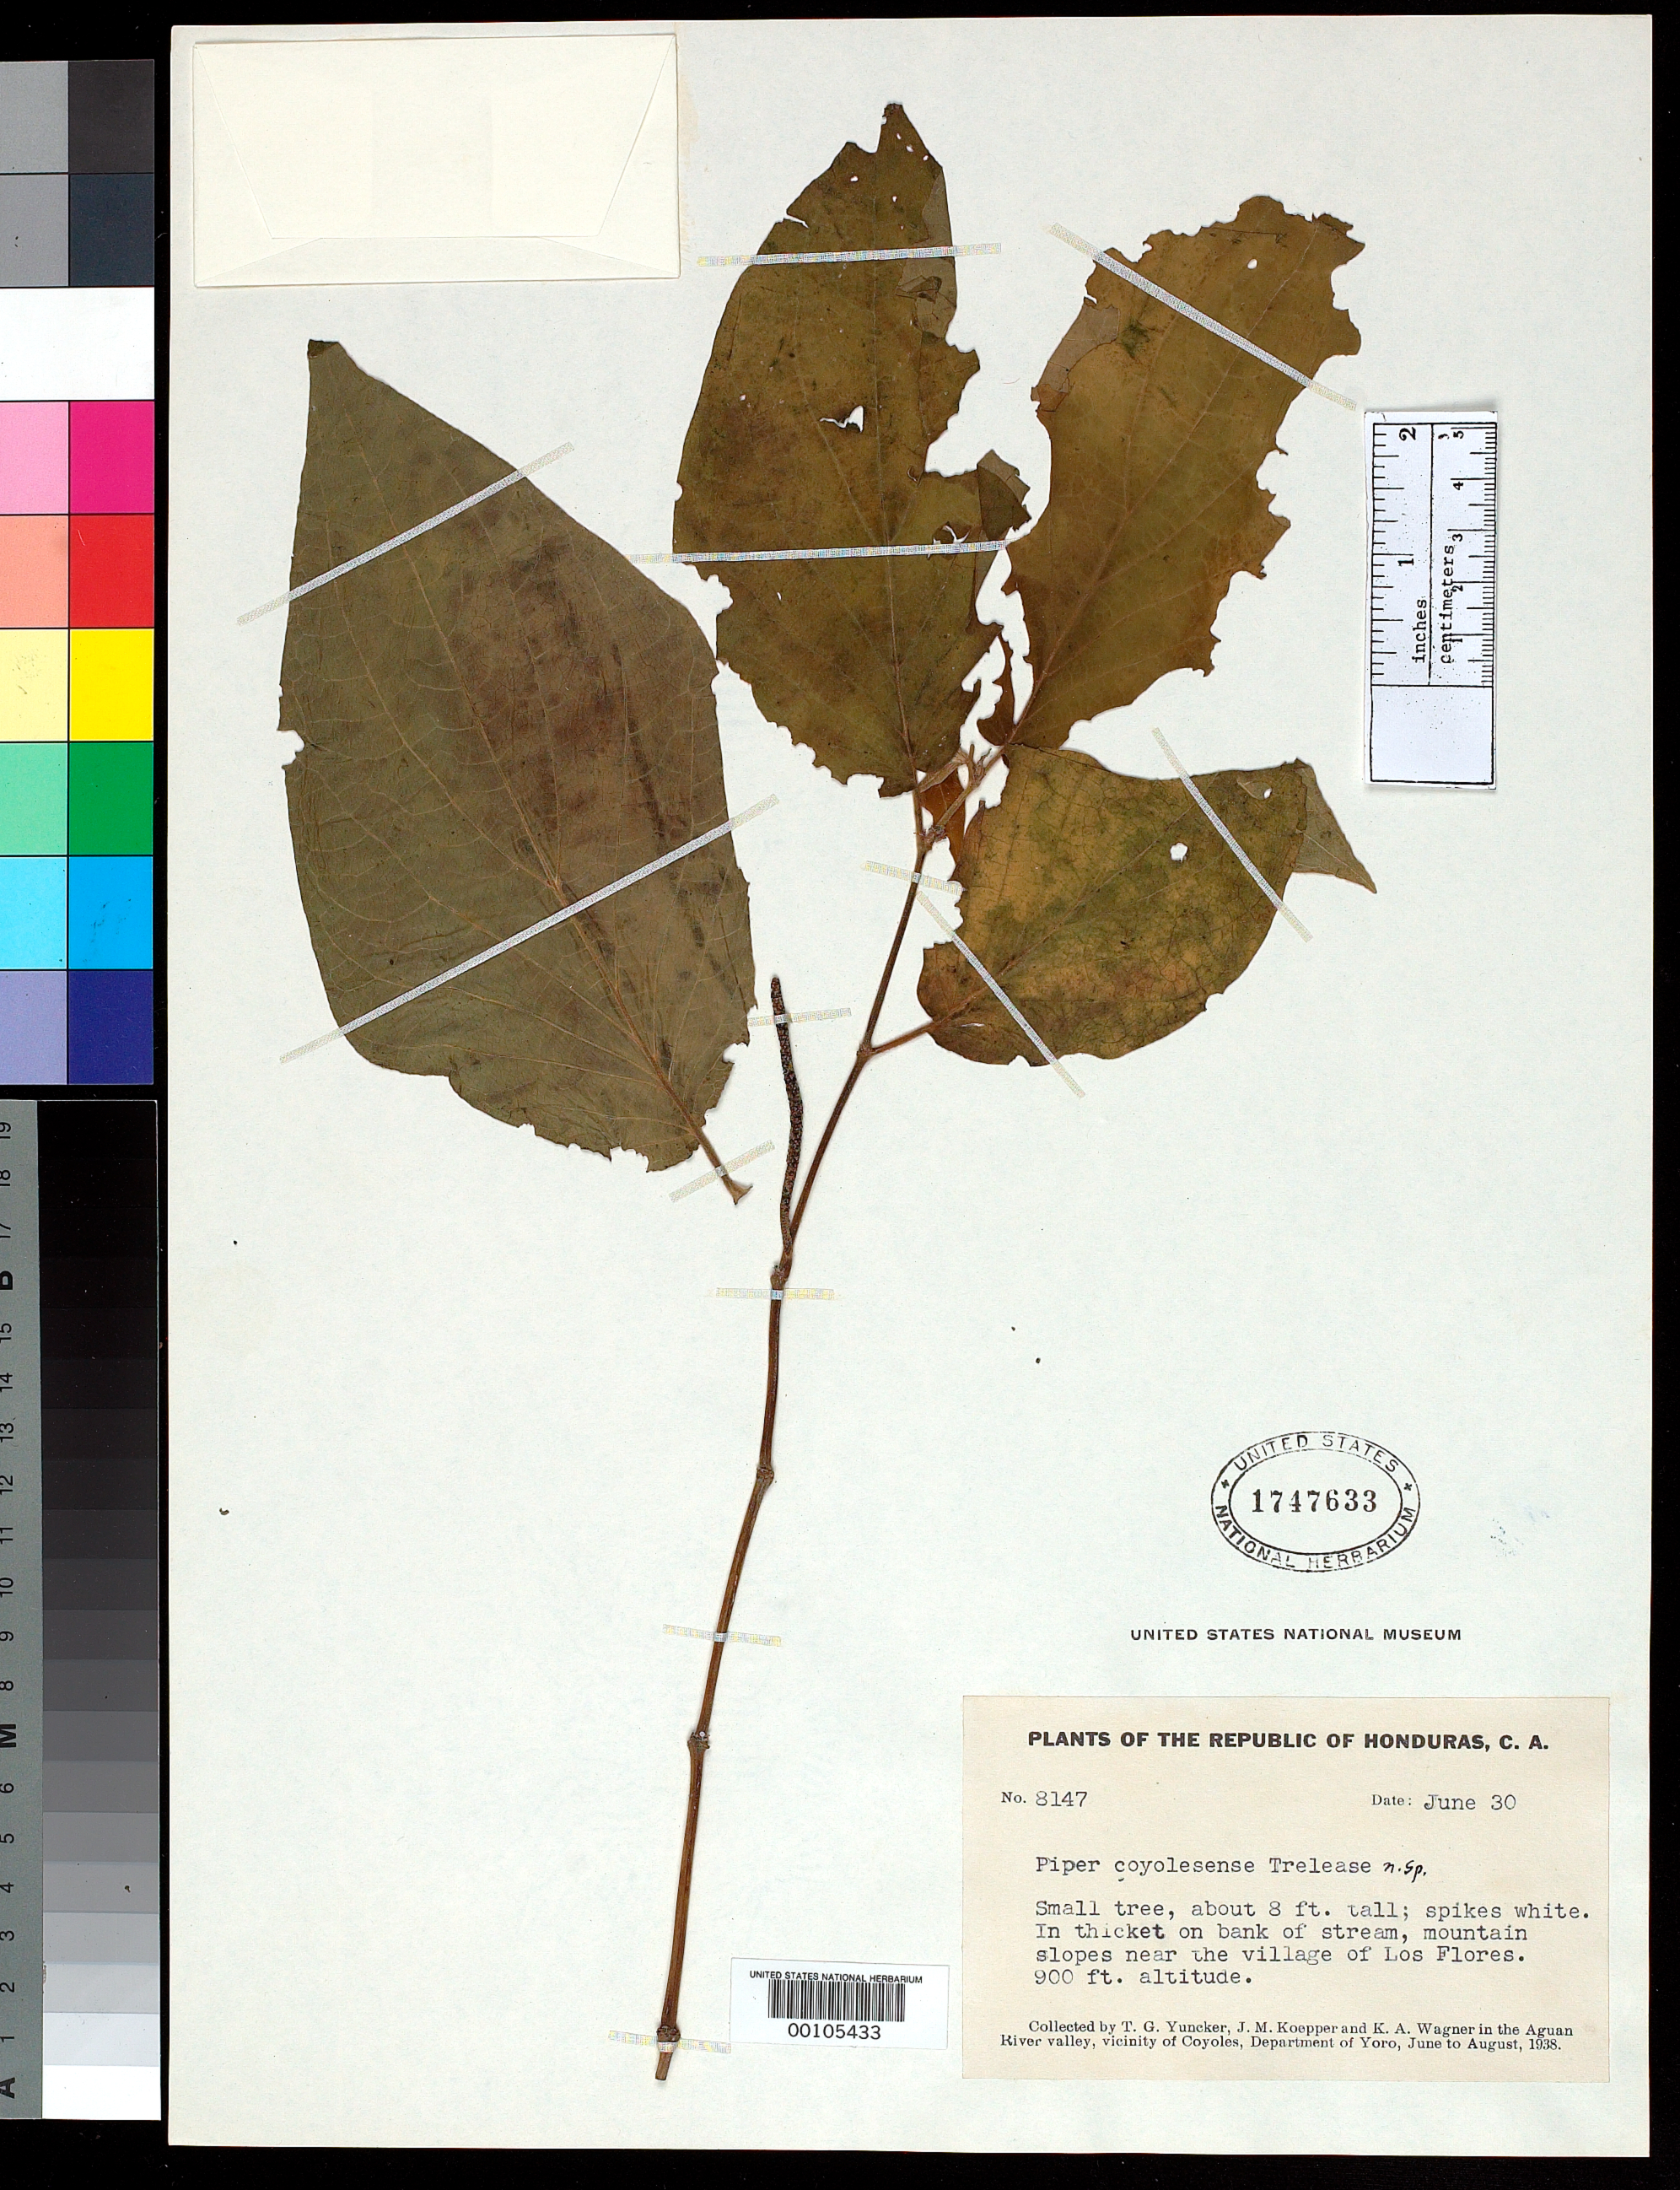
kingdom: Plantae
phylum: Tracheophyta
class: Magnoliopsida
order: Piperales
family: Piperaceae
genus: Piper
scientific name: Piper coyolesense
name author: Trel. in Yunck.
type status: Isotype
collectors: T. G. Yuncker, J. M. Koepper & K. A. Wagner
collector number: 8147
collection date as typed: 30 Jun 1938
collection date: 1938-06-30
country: Honduras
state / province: Yoro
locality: Aguan River Valley, near Los Flores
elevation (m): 270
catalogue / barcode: US 1747633